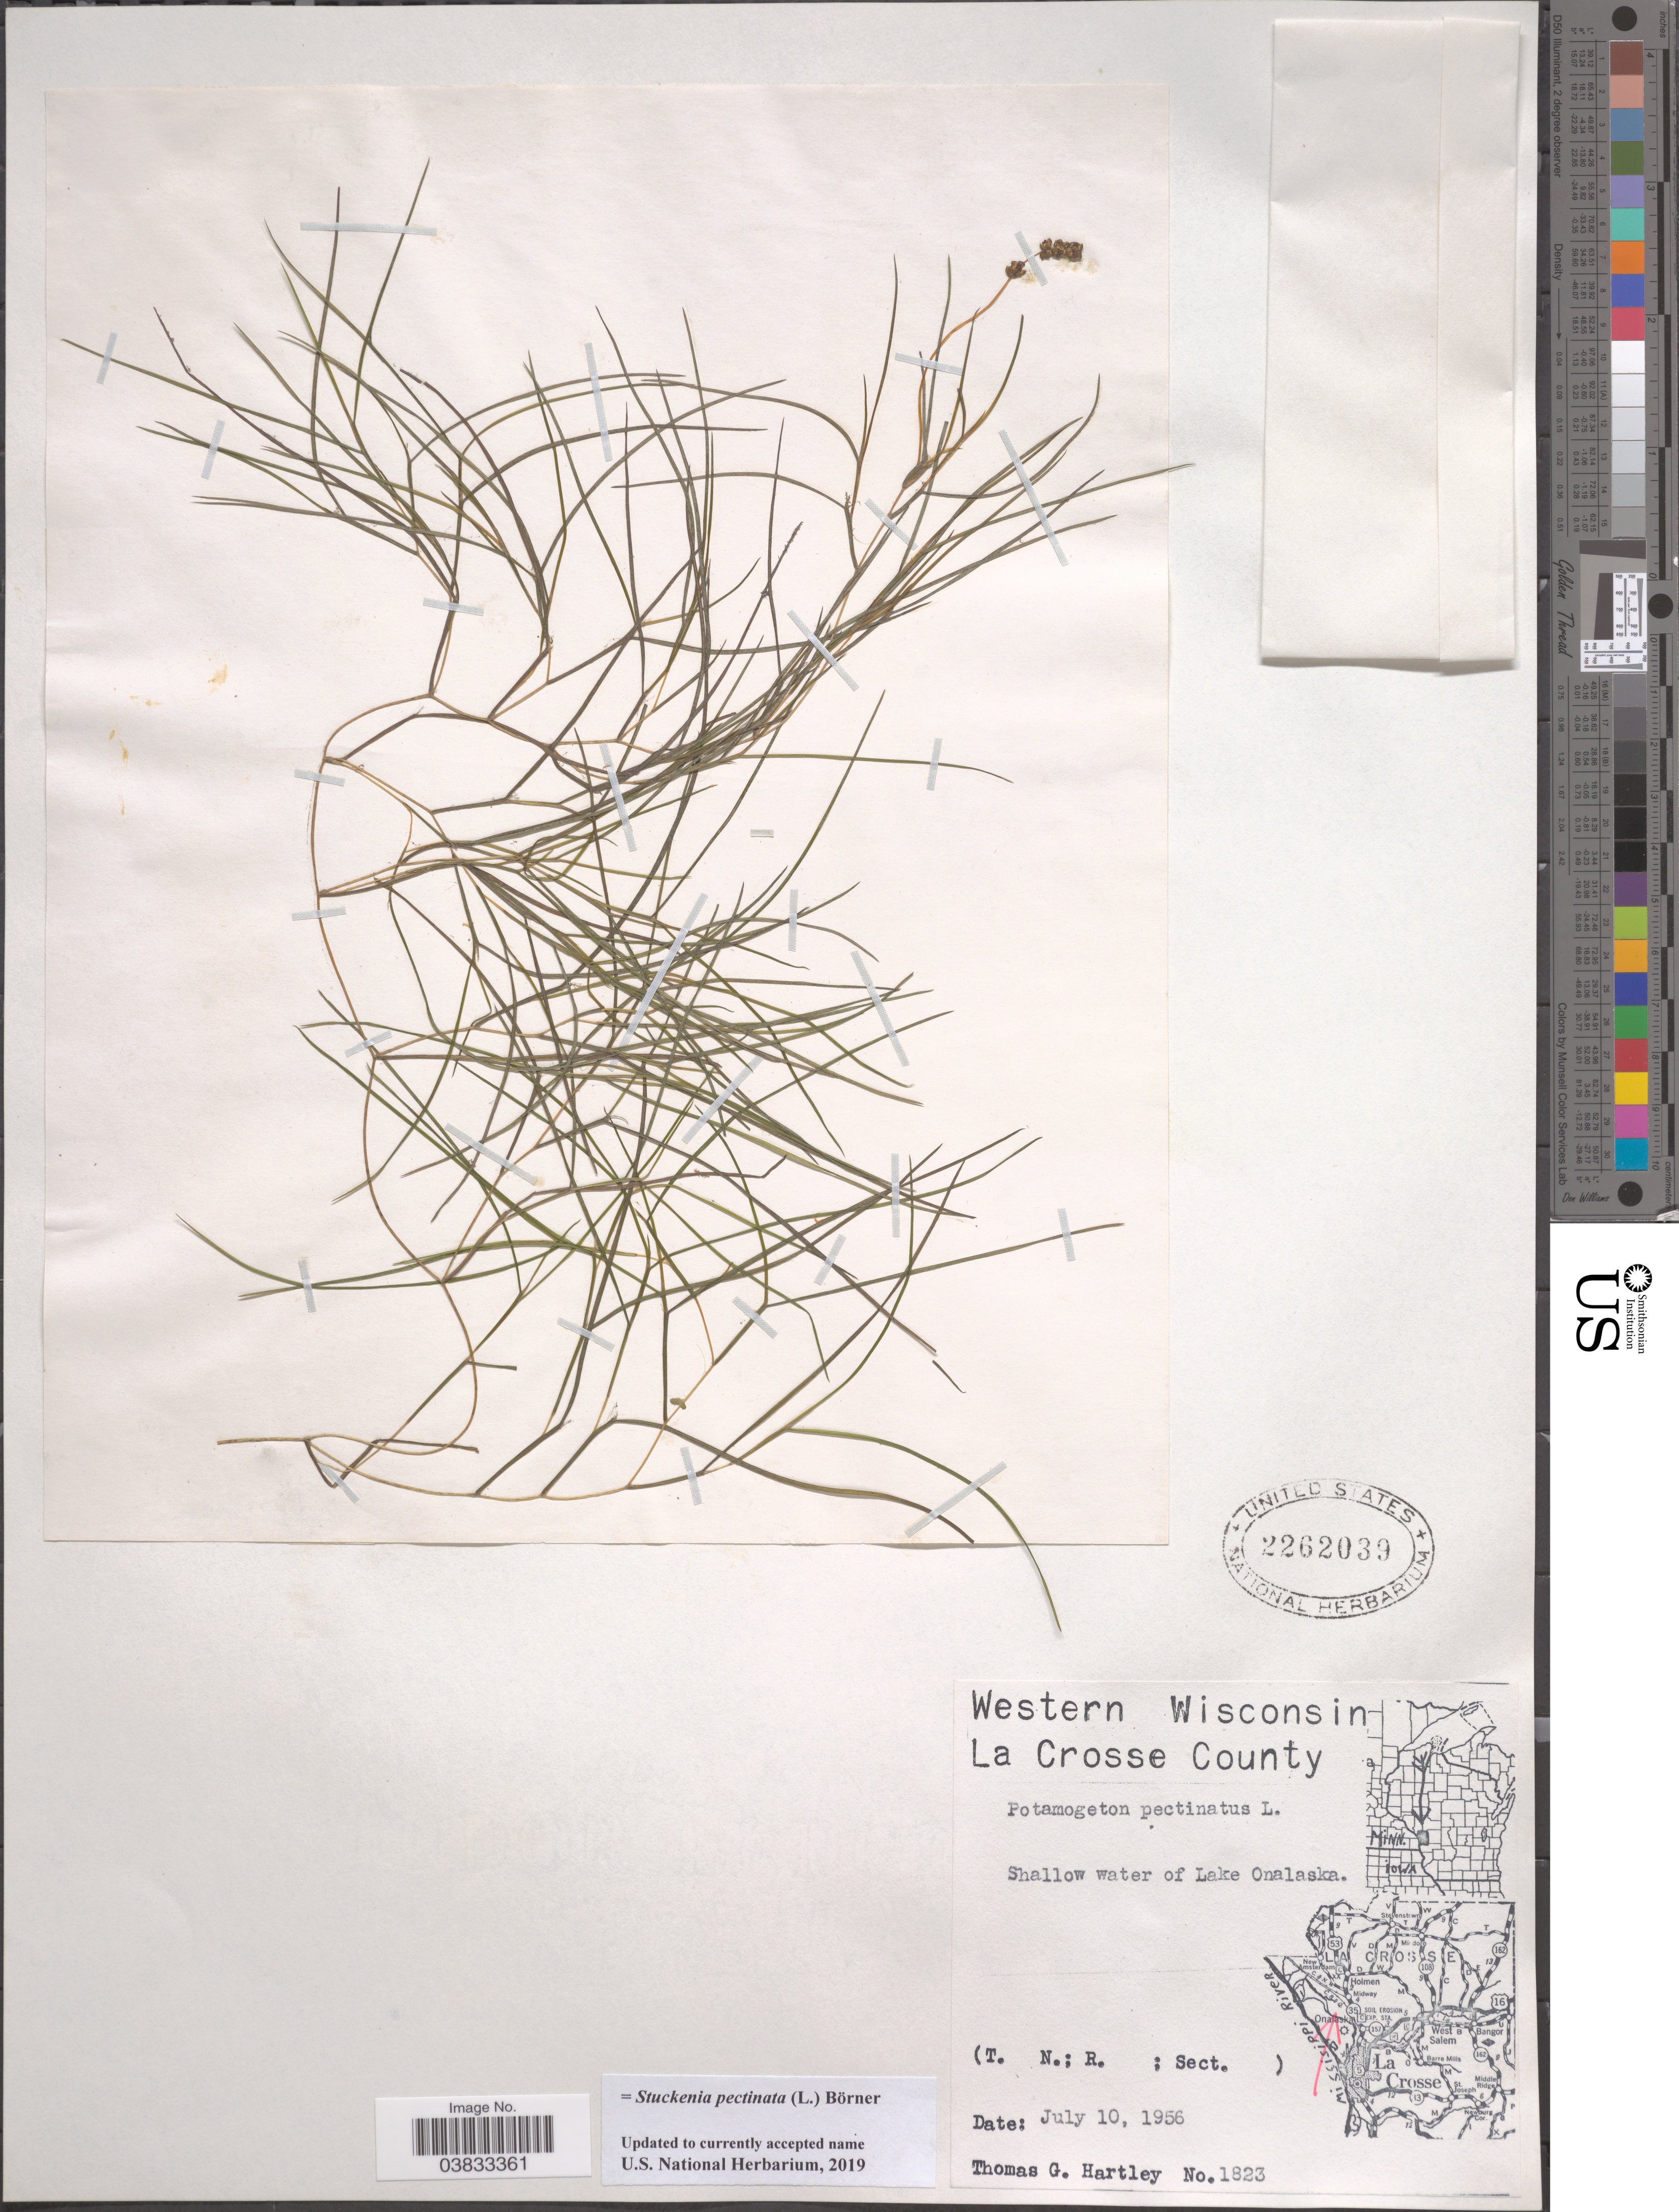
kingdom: Plantae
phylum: Tracheophyta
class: Liliopsida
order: Alismatales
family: Potamogetonaceae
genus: Stuckenia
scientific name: Stuckenia pectinata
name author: (L.) Börner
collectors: T. G. Hartley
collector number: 1823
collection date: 1956-07-10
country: United States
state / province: Wisconsin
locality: Western Wisconsin. La Crosse County. Shallow water of Lake Onalaska.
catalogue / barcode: US 2262039